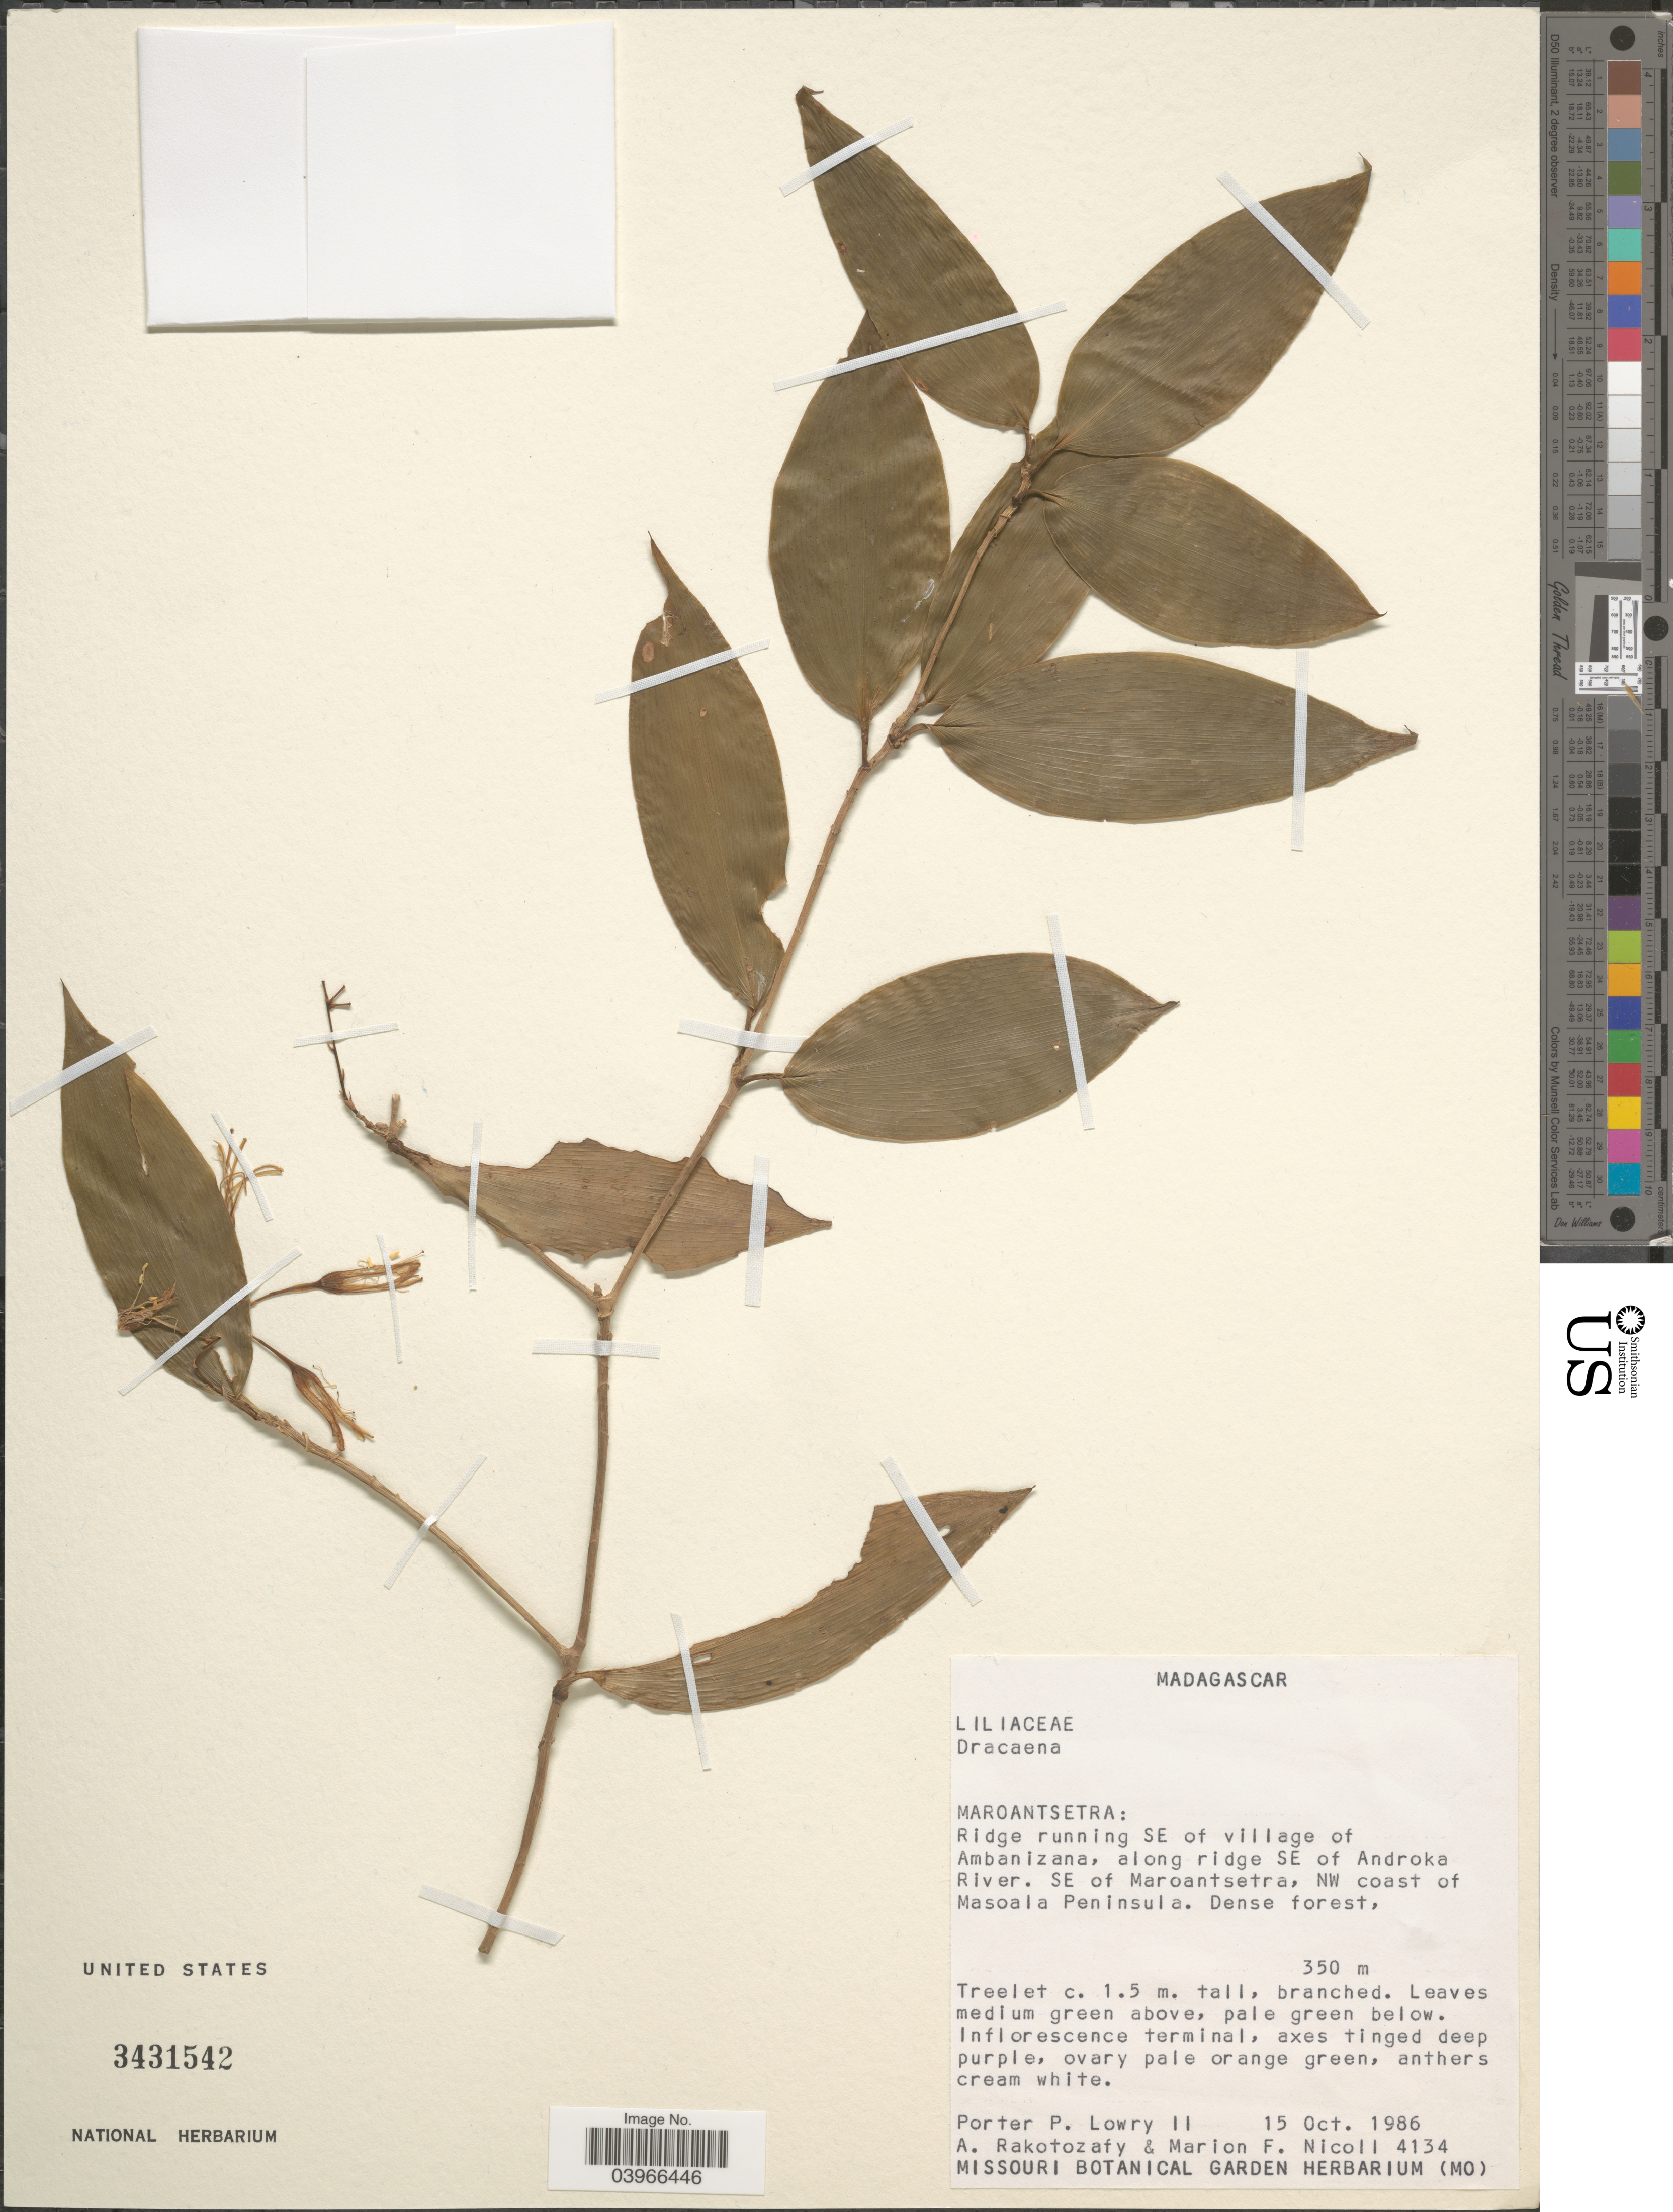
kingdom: Plantae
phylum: Tracheophyta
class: Liliopsida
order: Asparagales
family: Asparagaceae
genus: Dracaena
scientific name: Dracaena sp.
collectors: P. P. Lowry, A. Rakotozafy & M. F. Nicoll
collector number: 4134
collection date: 1986-10-15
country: Madagascar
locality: Maroantsetra: Ridge running SE of village of Ambanizana, along ridge SE of Androka River. SE of Maroantsetra, NW coast of Masoala Peninsula.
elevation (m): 350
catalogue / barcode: US 3431542